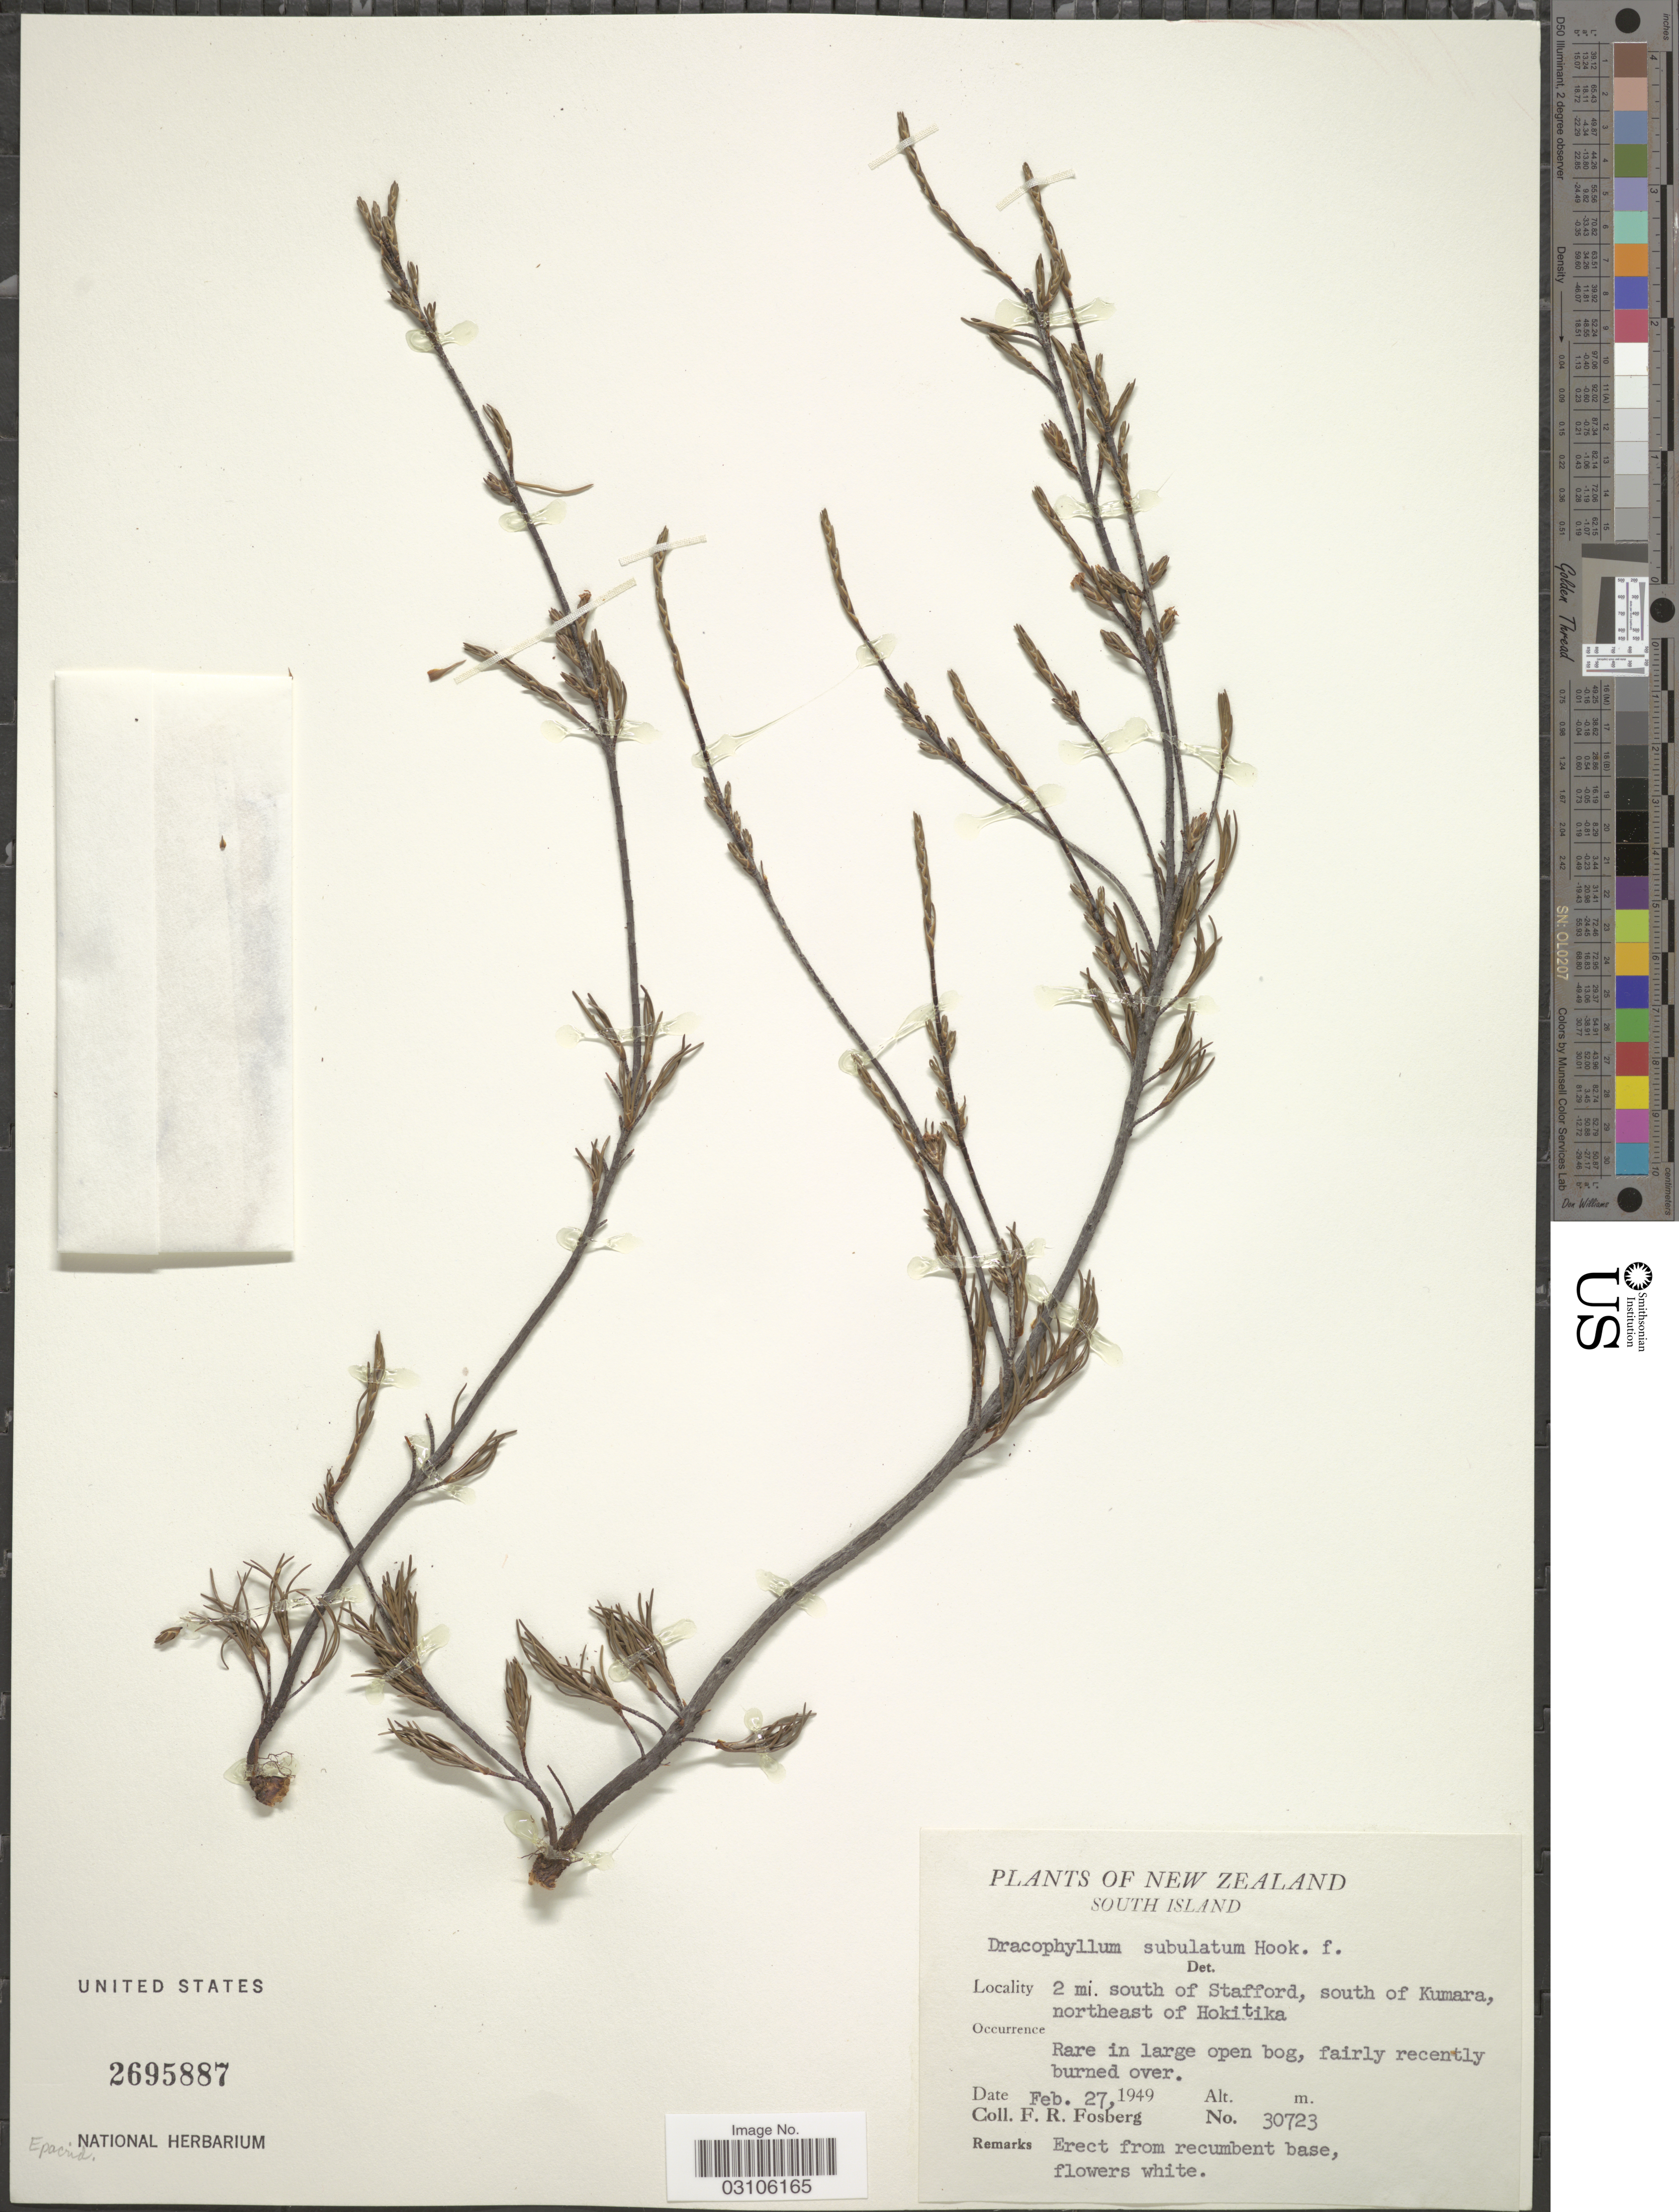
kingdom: Plantae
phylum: Tracheophyta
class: Magnoliopsida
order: Ericales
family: Ericaceae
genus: Dracophyllum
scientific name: Dracophyllum subulatum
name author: Hook. f.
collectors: F. R. Fosberg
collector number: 30723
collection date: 1949-02-27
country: New Zealand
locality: South Island. 2 mi. south of Stafford, south of Kumara, northeast of Hokitika.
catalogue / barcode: US 2695887